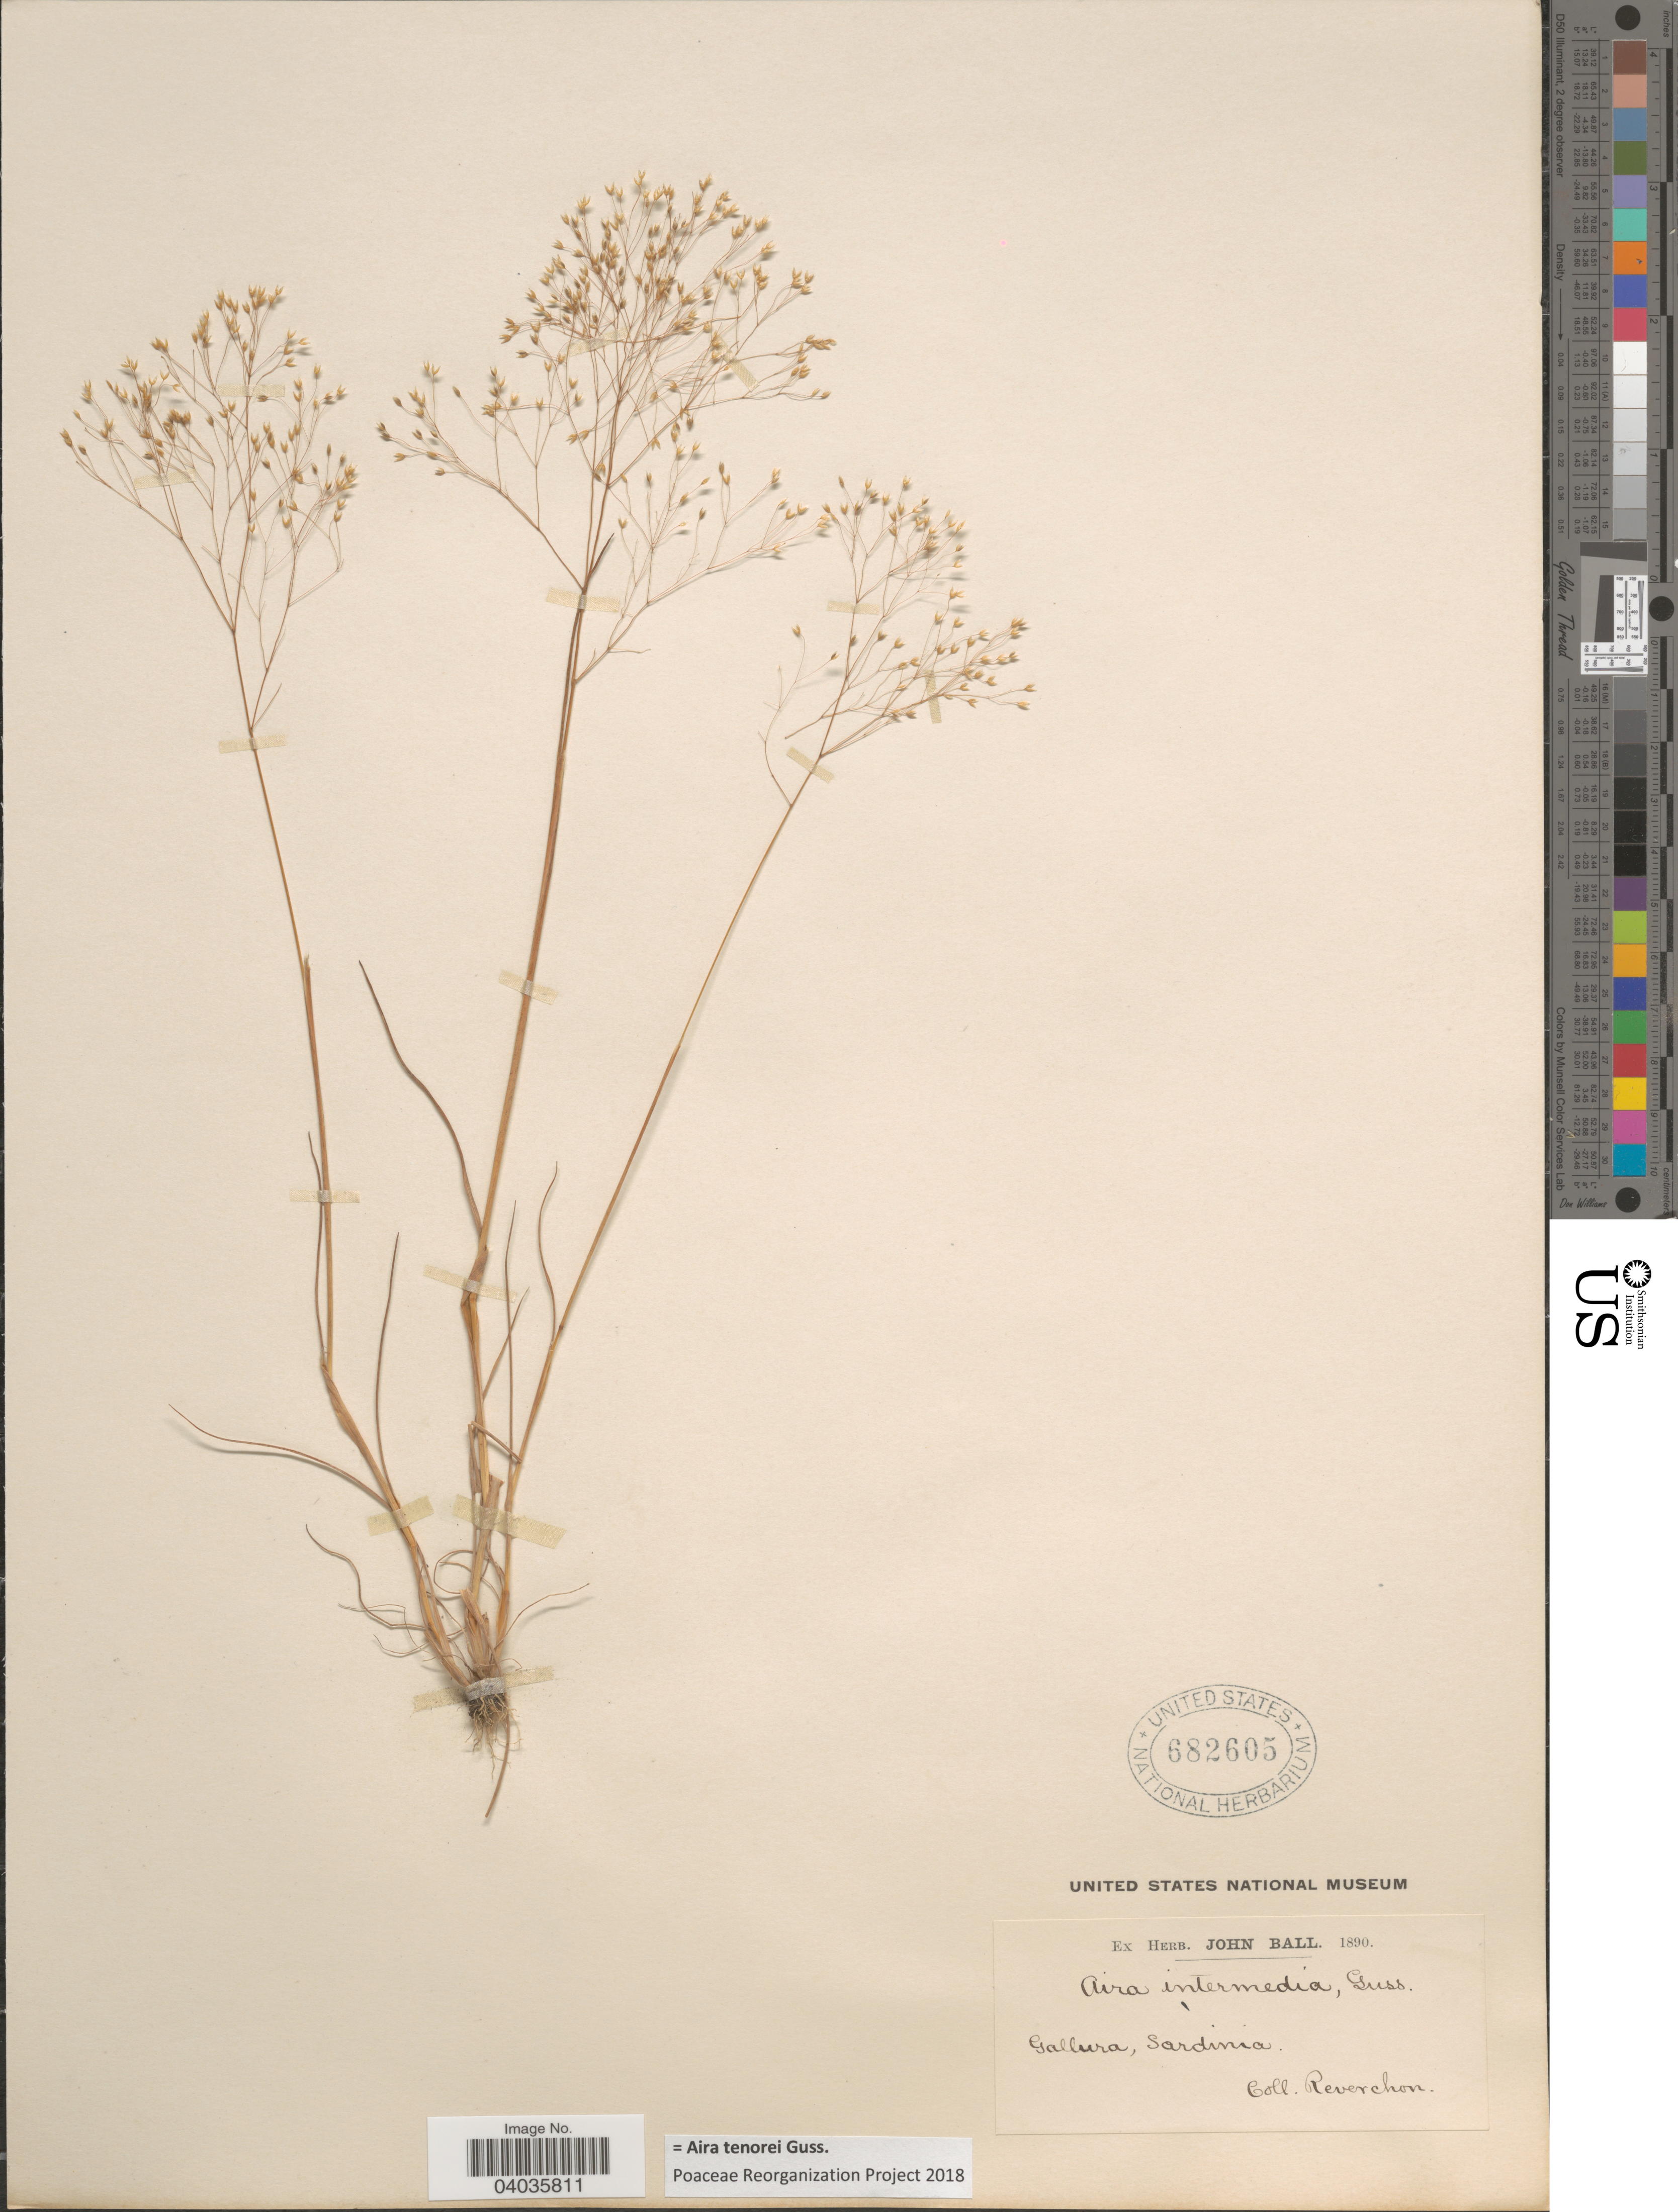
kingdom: Plantae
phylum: Tracheophyta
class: Liliopsida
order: Poales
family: Poaceae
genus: Aira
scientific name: Aira tenorei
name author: Gussone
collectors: -. Reverchon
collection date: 1890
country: Italy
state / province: Sardegna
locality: Gallura, Sardinia.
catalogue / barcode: US 682605